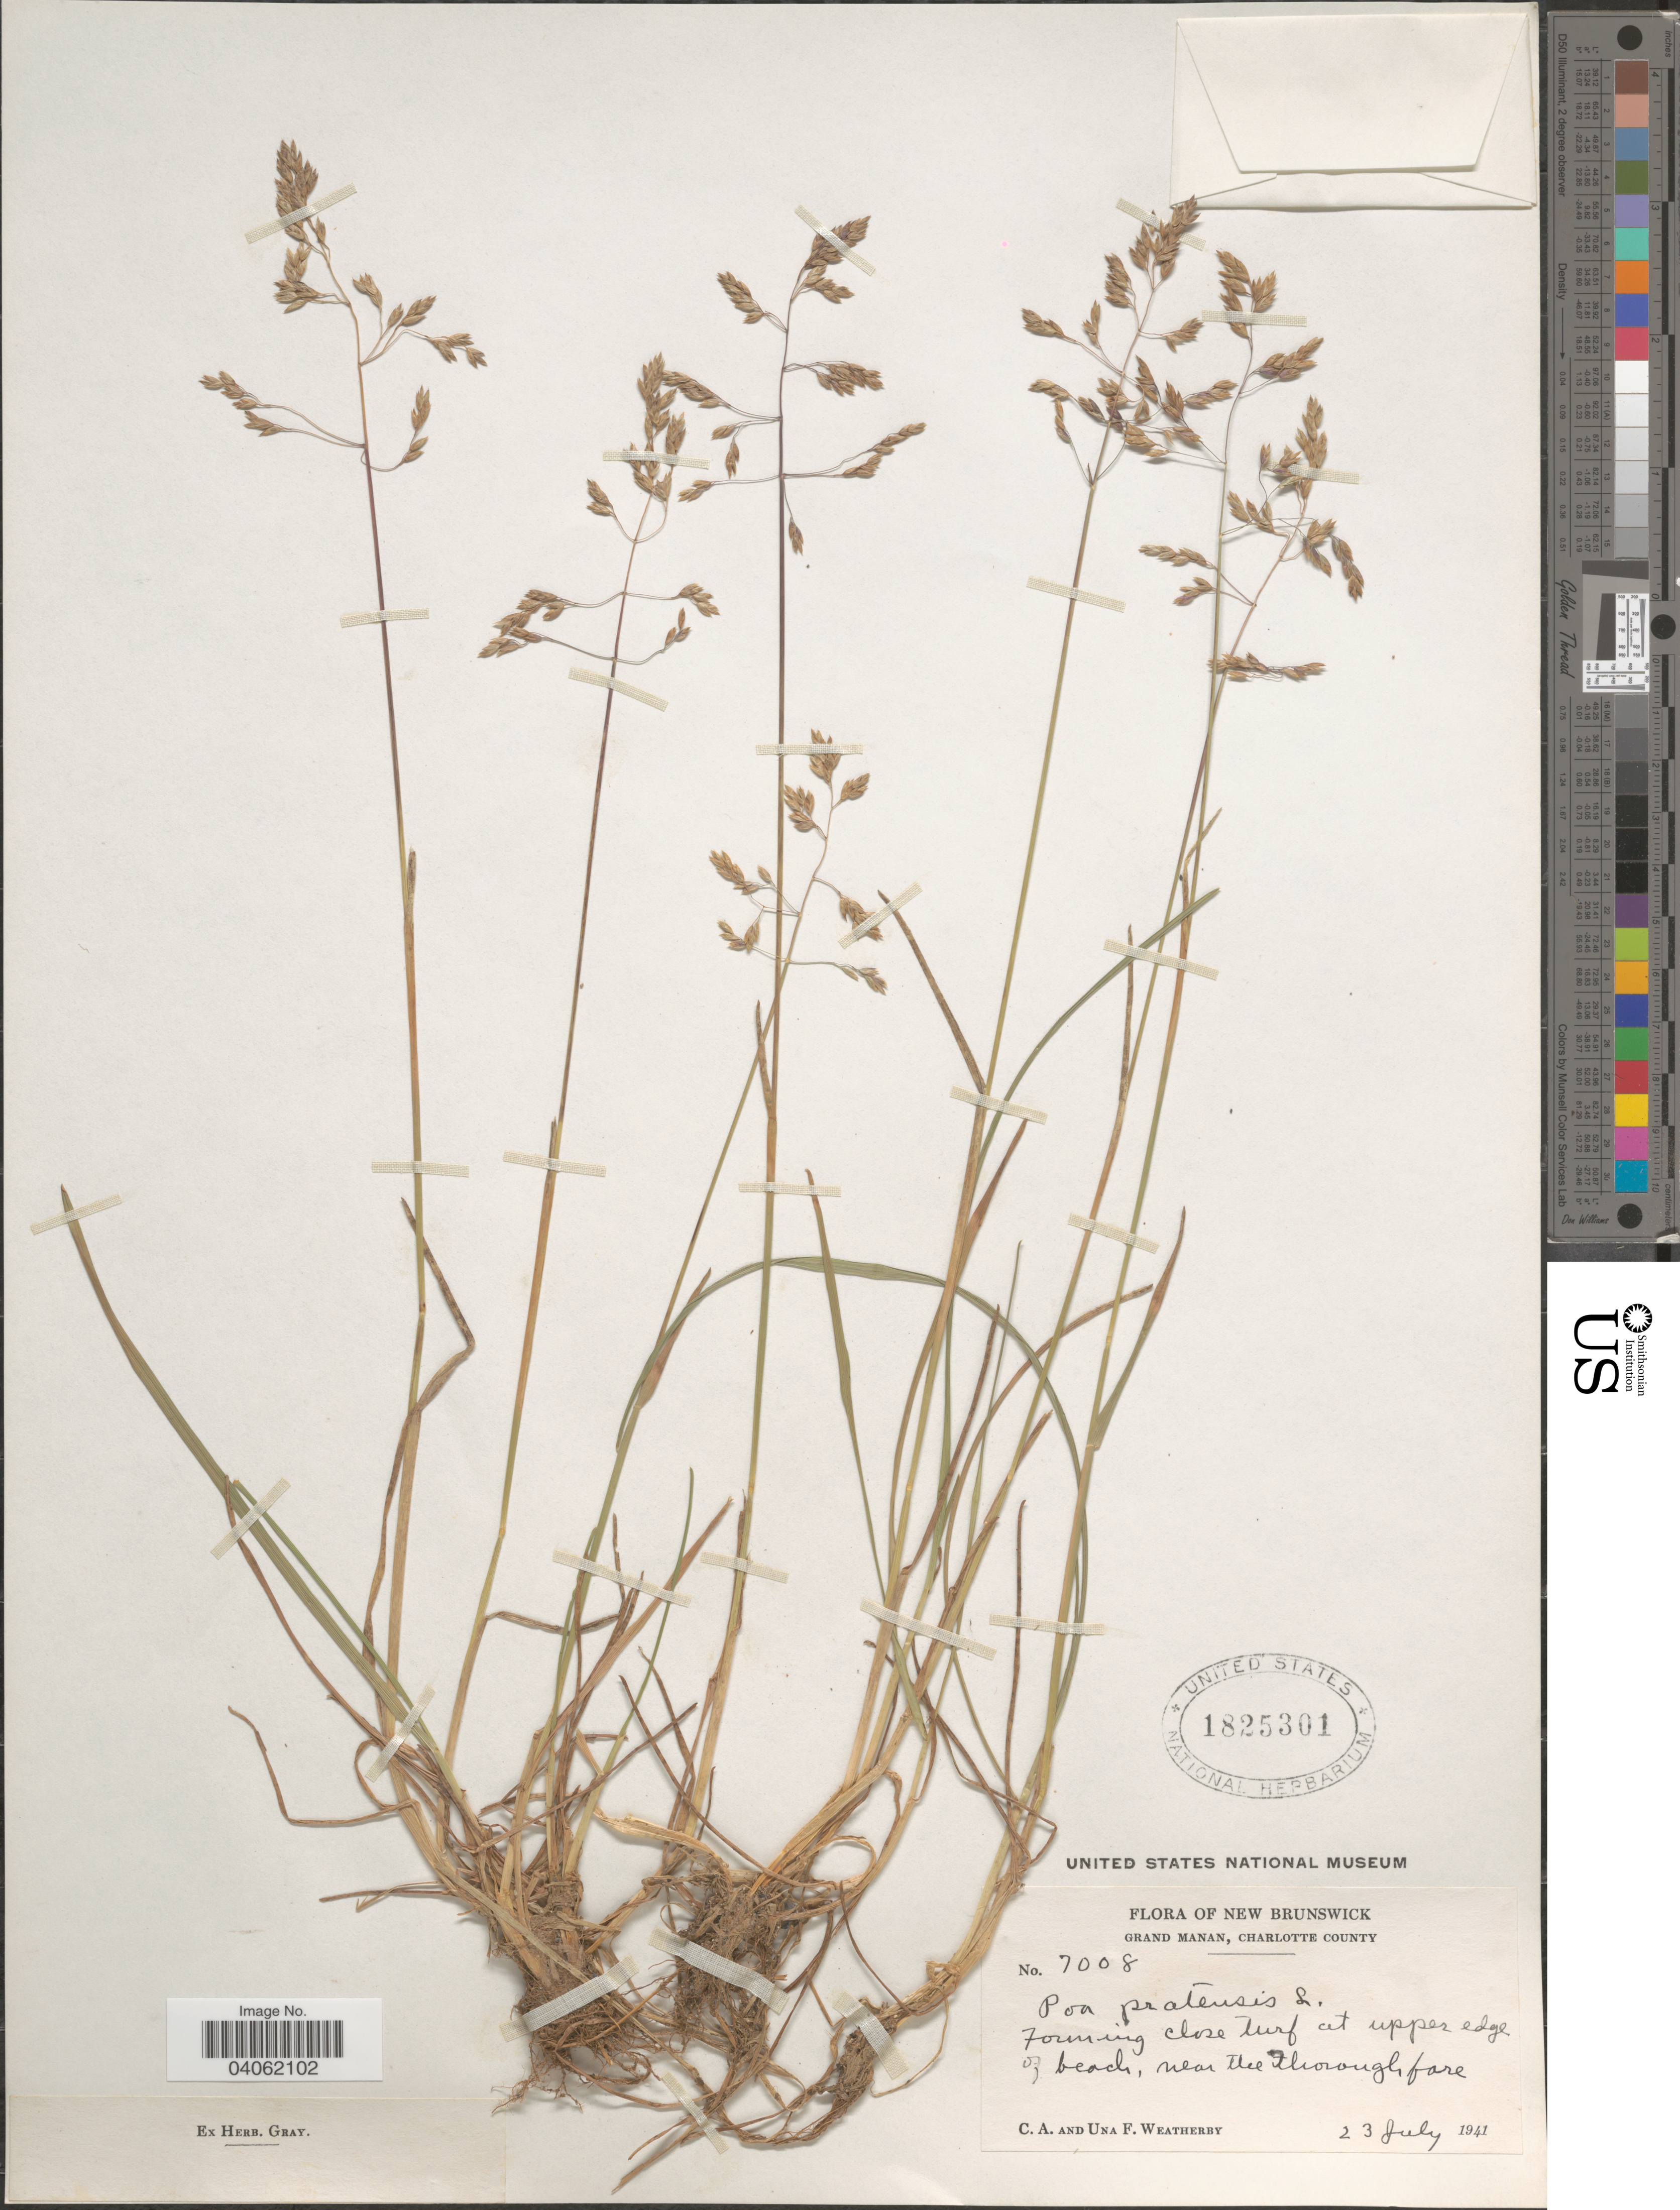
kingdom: Plantae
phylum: Tracheophyta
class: Liliopsida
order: Poales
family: Poaceae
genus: Poa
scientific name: Poa pratensis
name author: L.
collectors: C. A. Weatherby & U. Weatherby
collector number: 7008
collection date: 1941-07-23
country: Canada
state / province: New Brunswick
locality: Grand Manan, Charlotte County. Forming close turf at upper edge of beach, near the Thorough fare.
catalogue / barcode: US 1825301